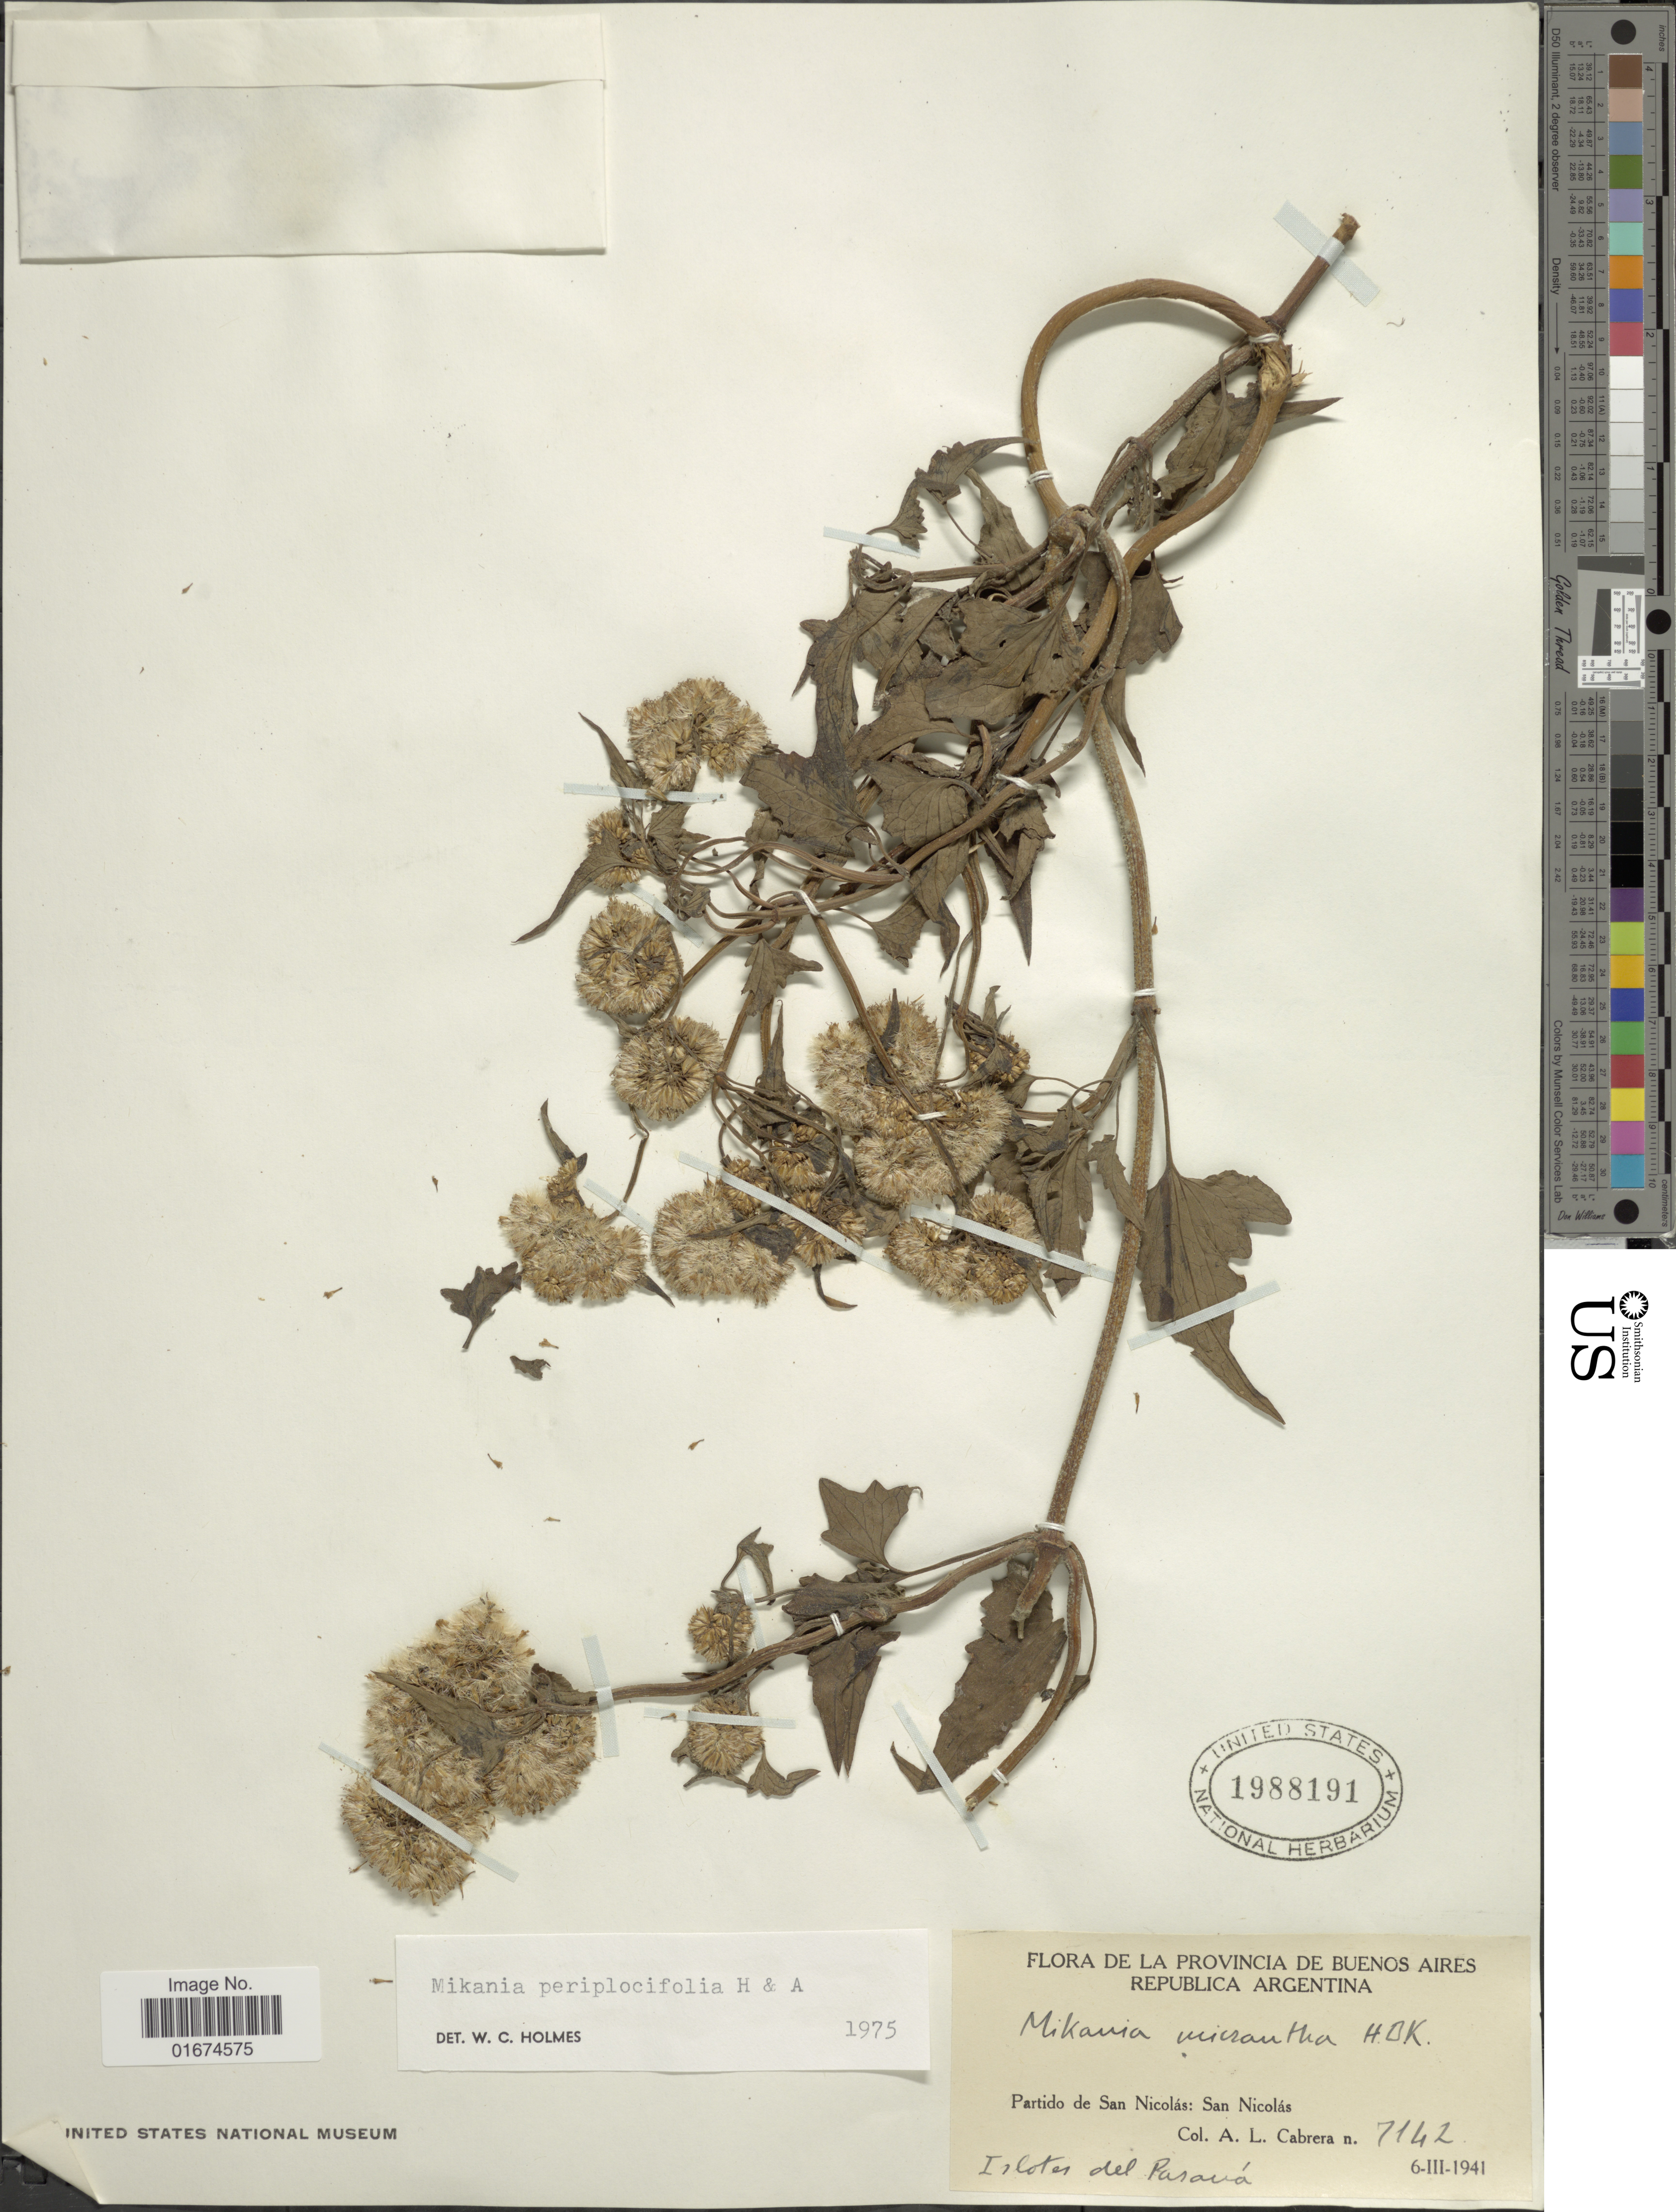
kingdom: Plantae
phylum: Tracheophyta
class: Magnoliopsida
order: Asterales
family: Asteraceae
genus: Mikania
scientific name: Mikania periplocifolia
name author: Hook. & Arn.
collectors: A. L. Cabrera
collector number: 7142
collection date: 1941-03-06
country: Argentina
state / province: Buenos Aires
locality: Partido de San Nicolás: San Nicolás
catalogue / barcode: US 1988191